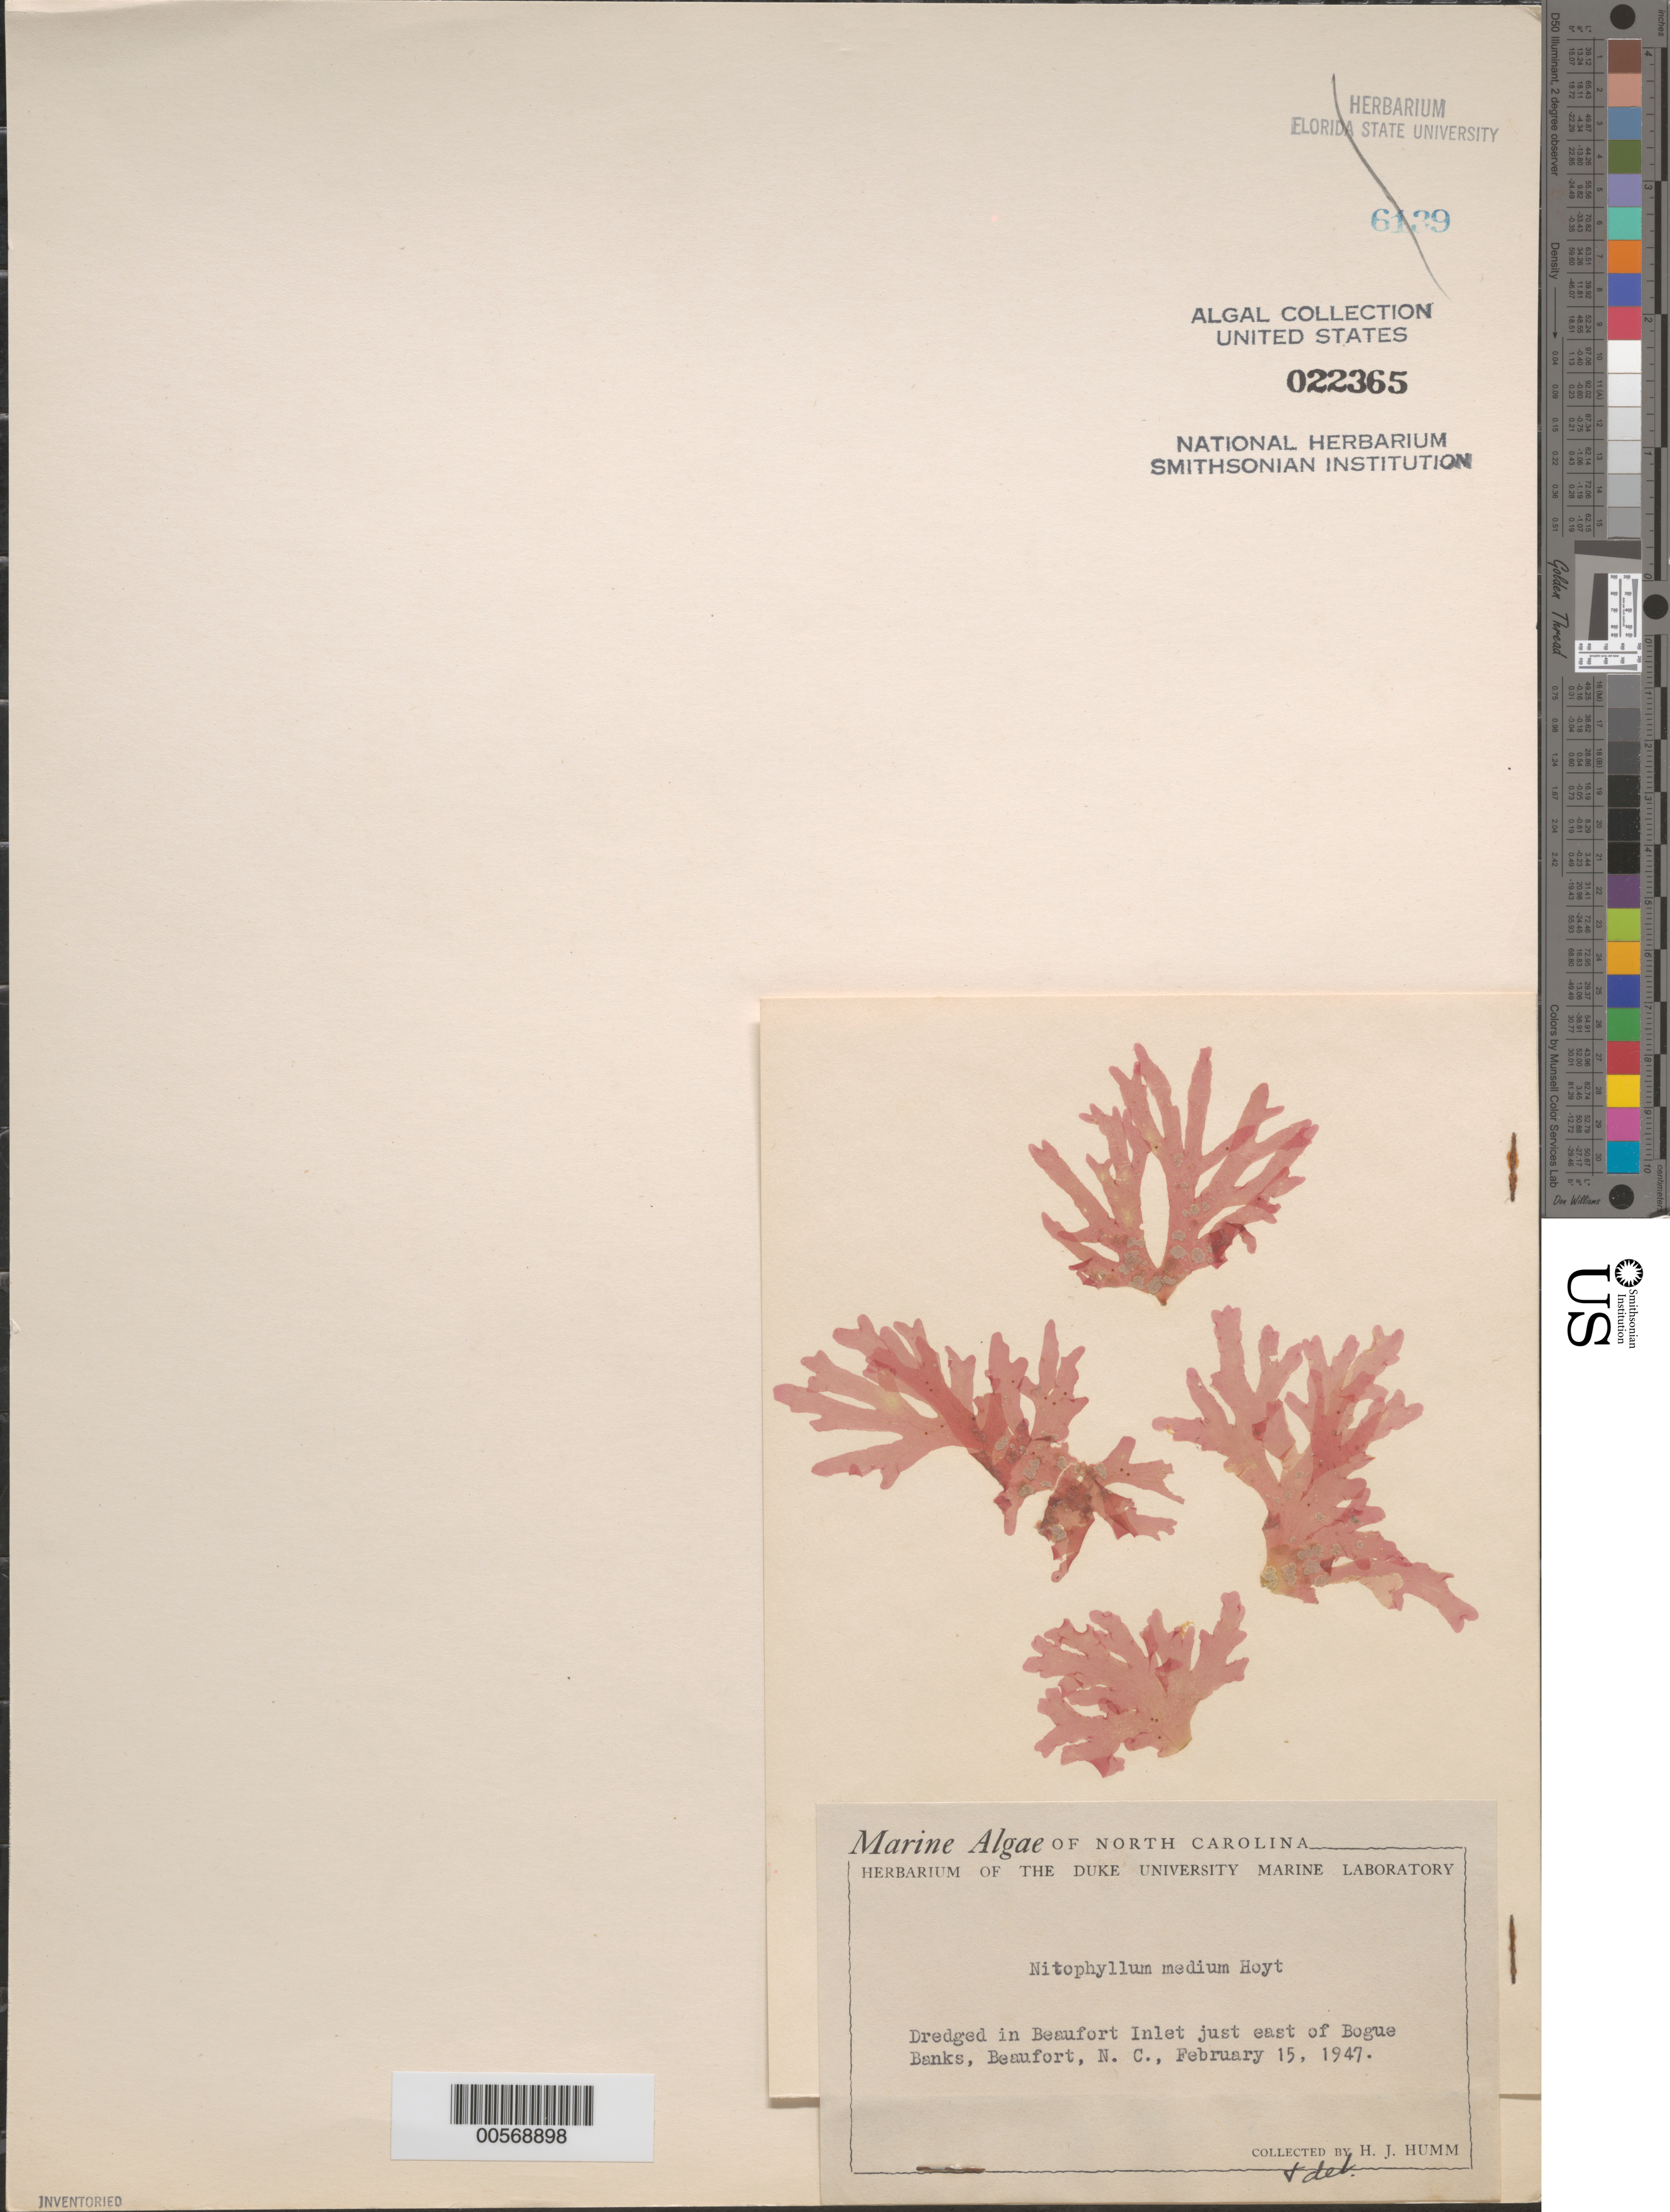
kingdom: Plantae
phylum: Rhodophyta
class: Florideophyceae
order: Ceramiales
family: Delesseriaceae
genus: Radicilingua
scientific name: Radicilingua media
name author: (Hoyt) Wolf et al.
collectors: H. J. Humm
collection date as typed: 15 Feb 1947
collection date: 1947-02-15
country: United States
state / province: North Carolina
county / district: Carteret County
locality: Beaufort, Beaufort Inlet just east of Bogue Banks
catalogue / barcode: US 22365